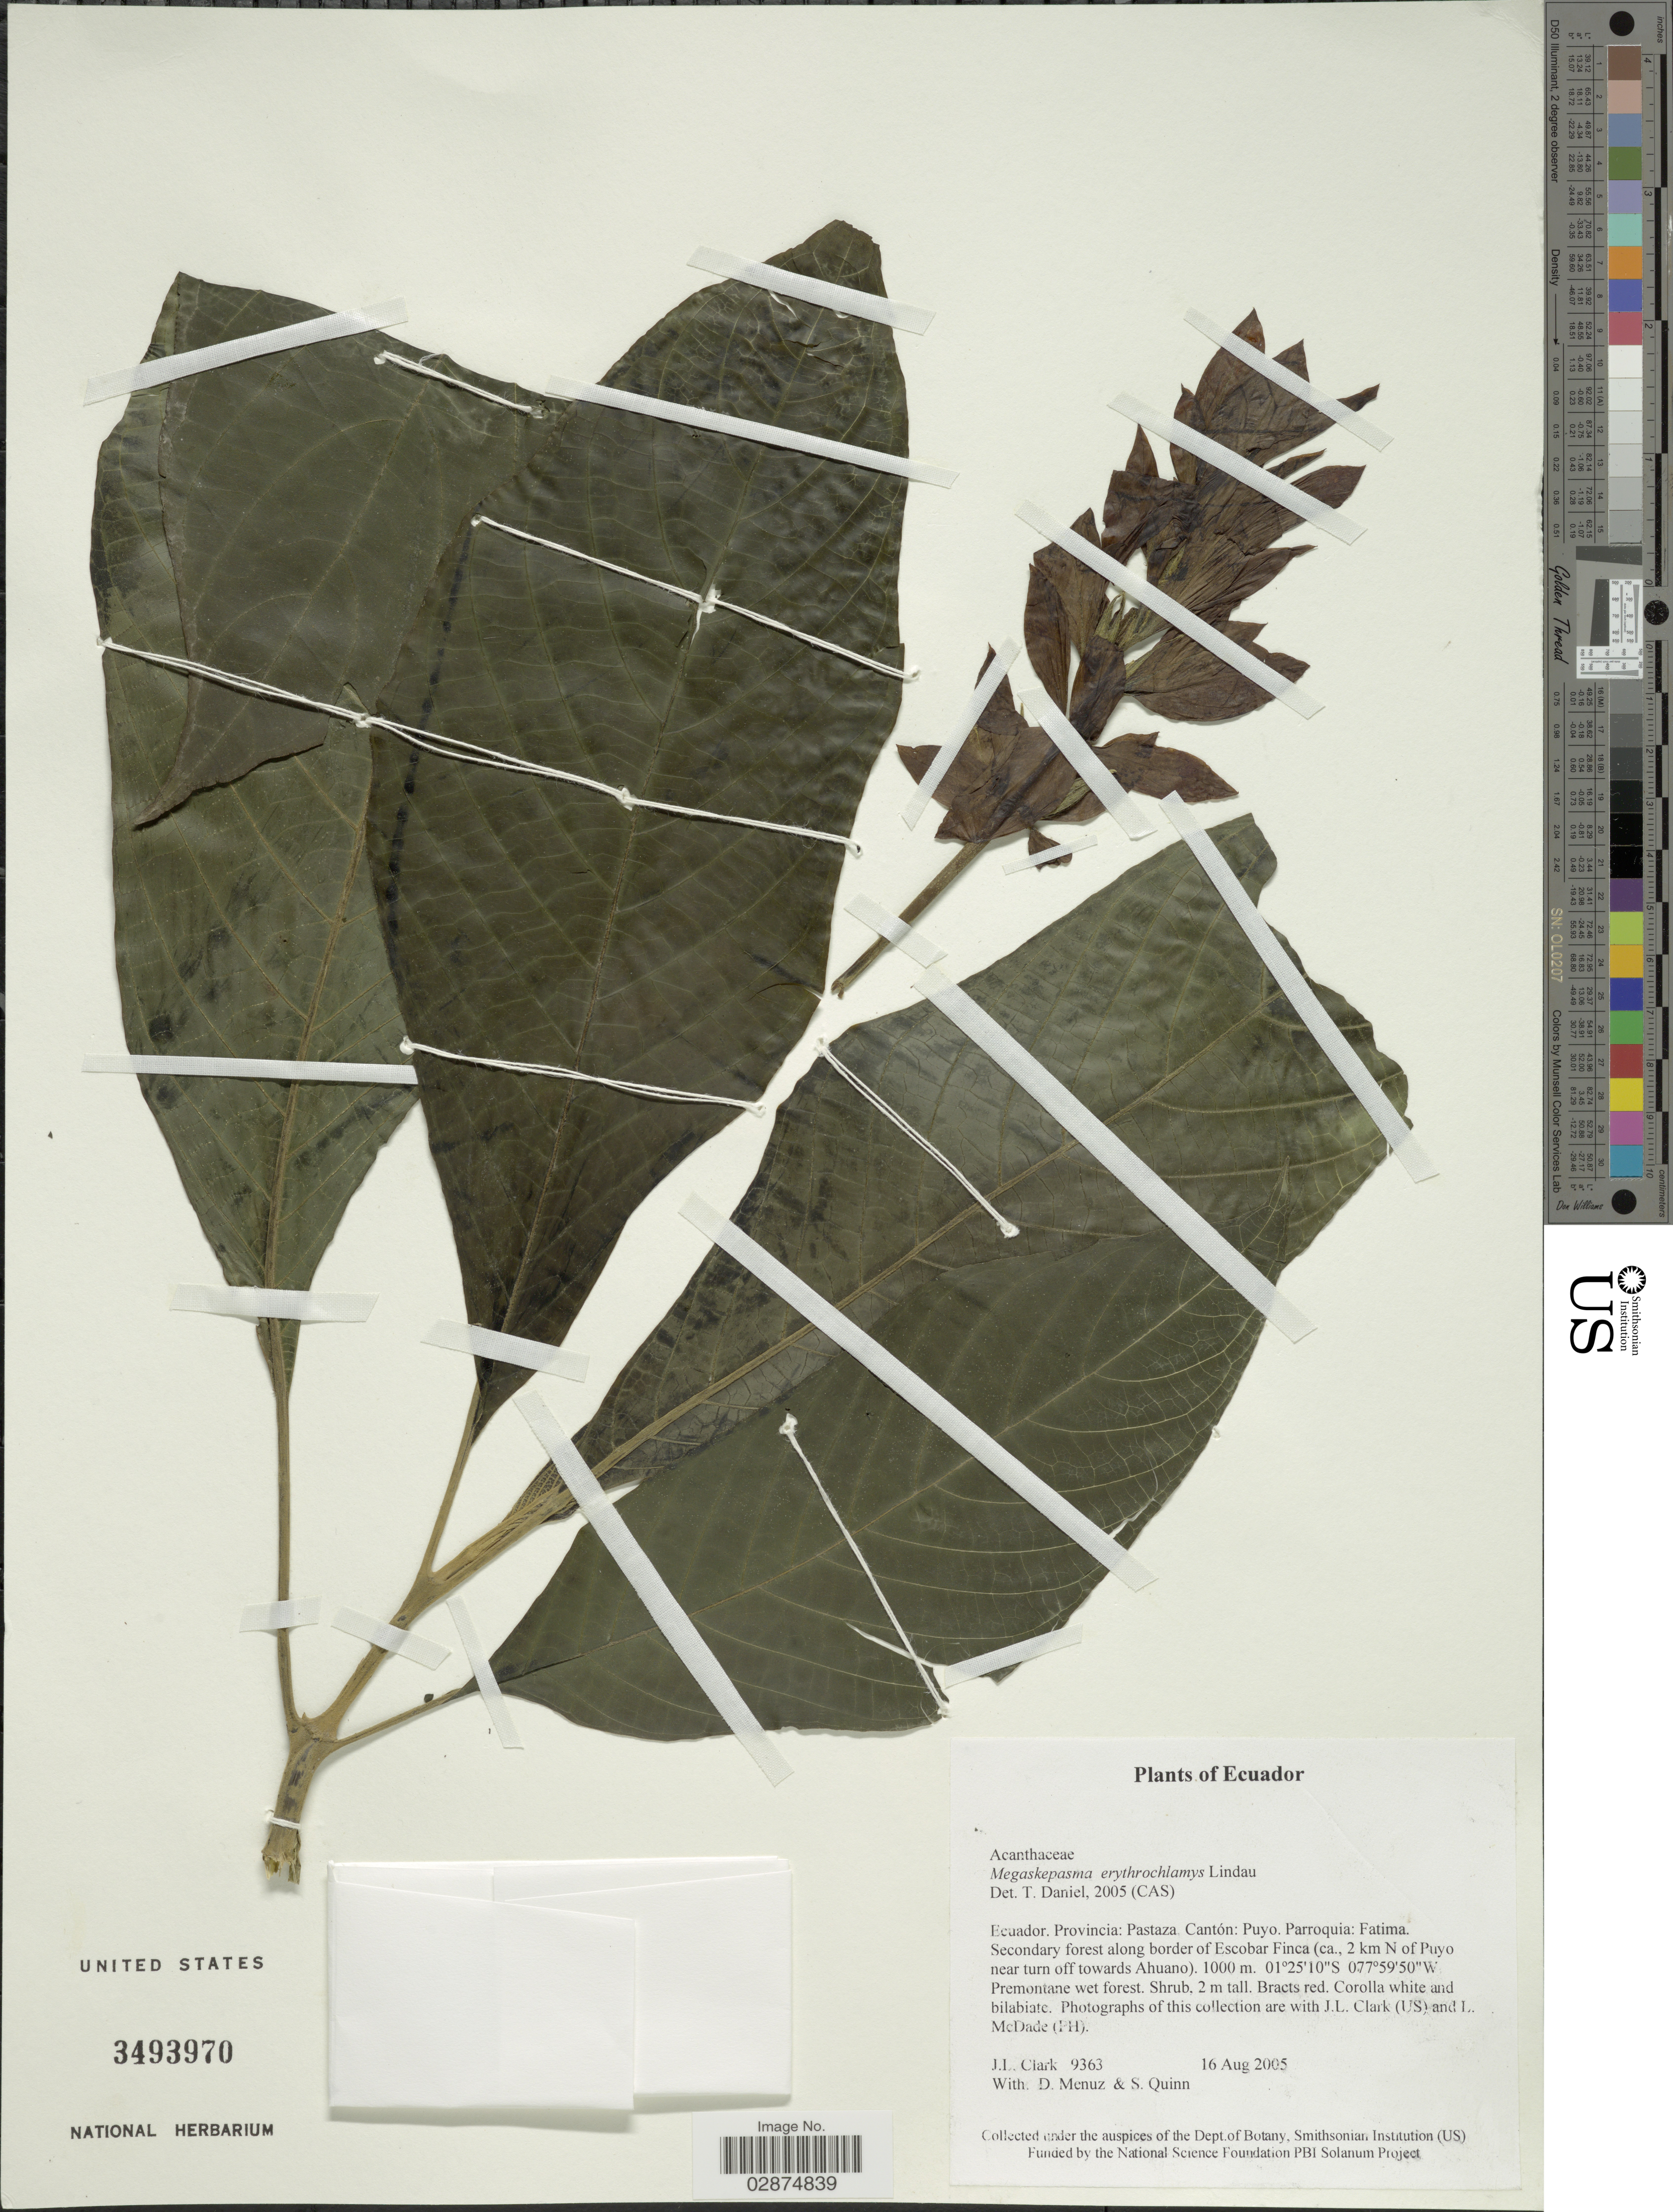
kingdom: Plantae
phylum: Tracheophyta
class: Magnoliopsida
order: Lamiales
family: Acanthaceae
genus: Megaskepasma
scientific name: Megaskepasma erythrochlamys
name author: Lindau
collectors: J. L. Clark, D. Menuz & S. Quinn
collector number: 9363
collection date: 2005-08-16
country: Ecuador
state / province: Pastaza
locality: Cantón: Puyo. Parroquia: Fatima. Secondary forest along border of Escobar Finca (ca. 2 km N of Puyo near turn off towards Ahuano).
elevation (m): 1000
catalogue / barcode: US 3493970